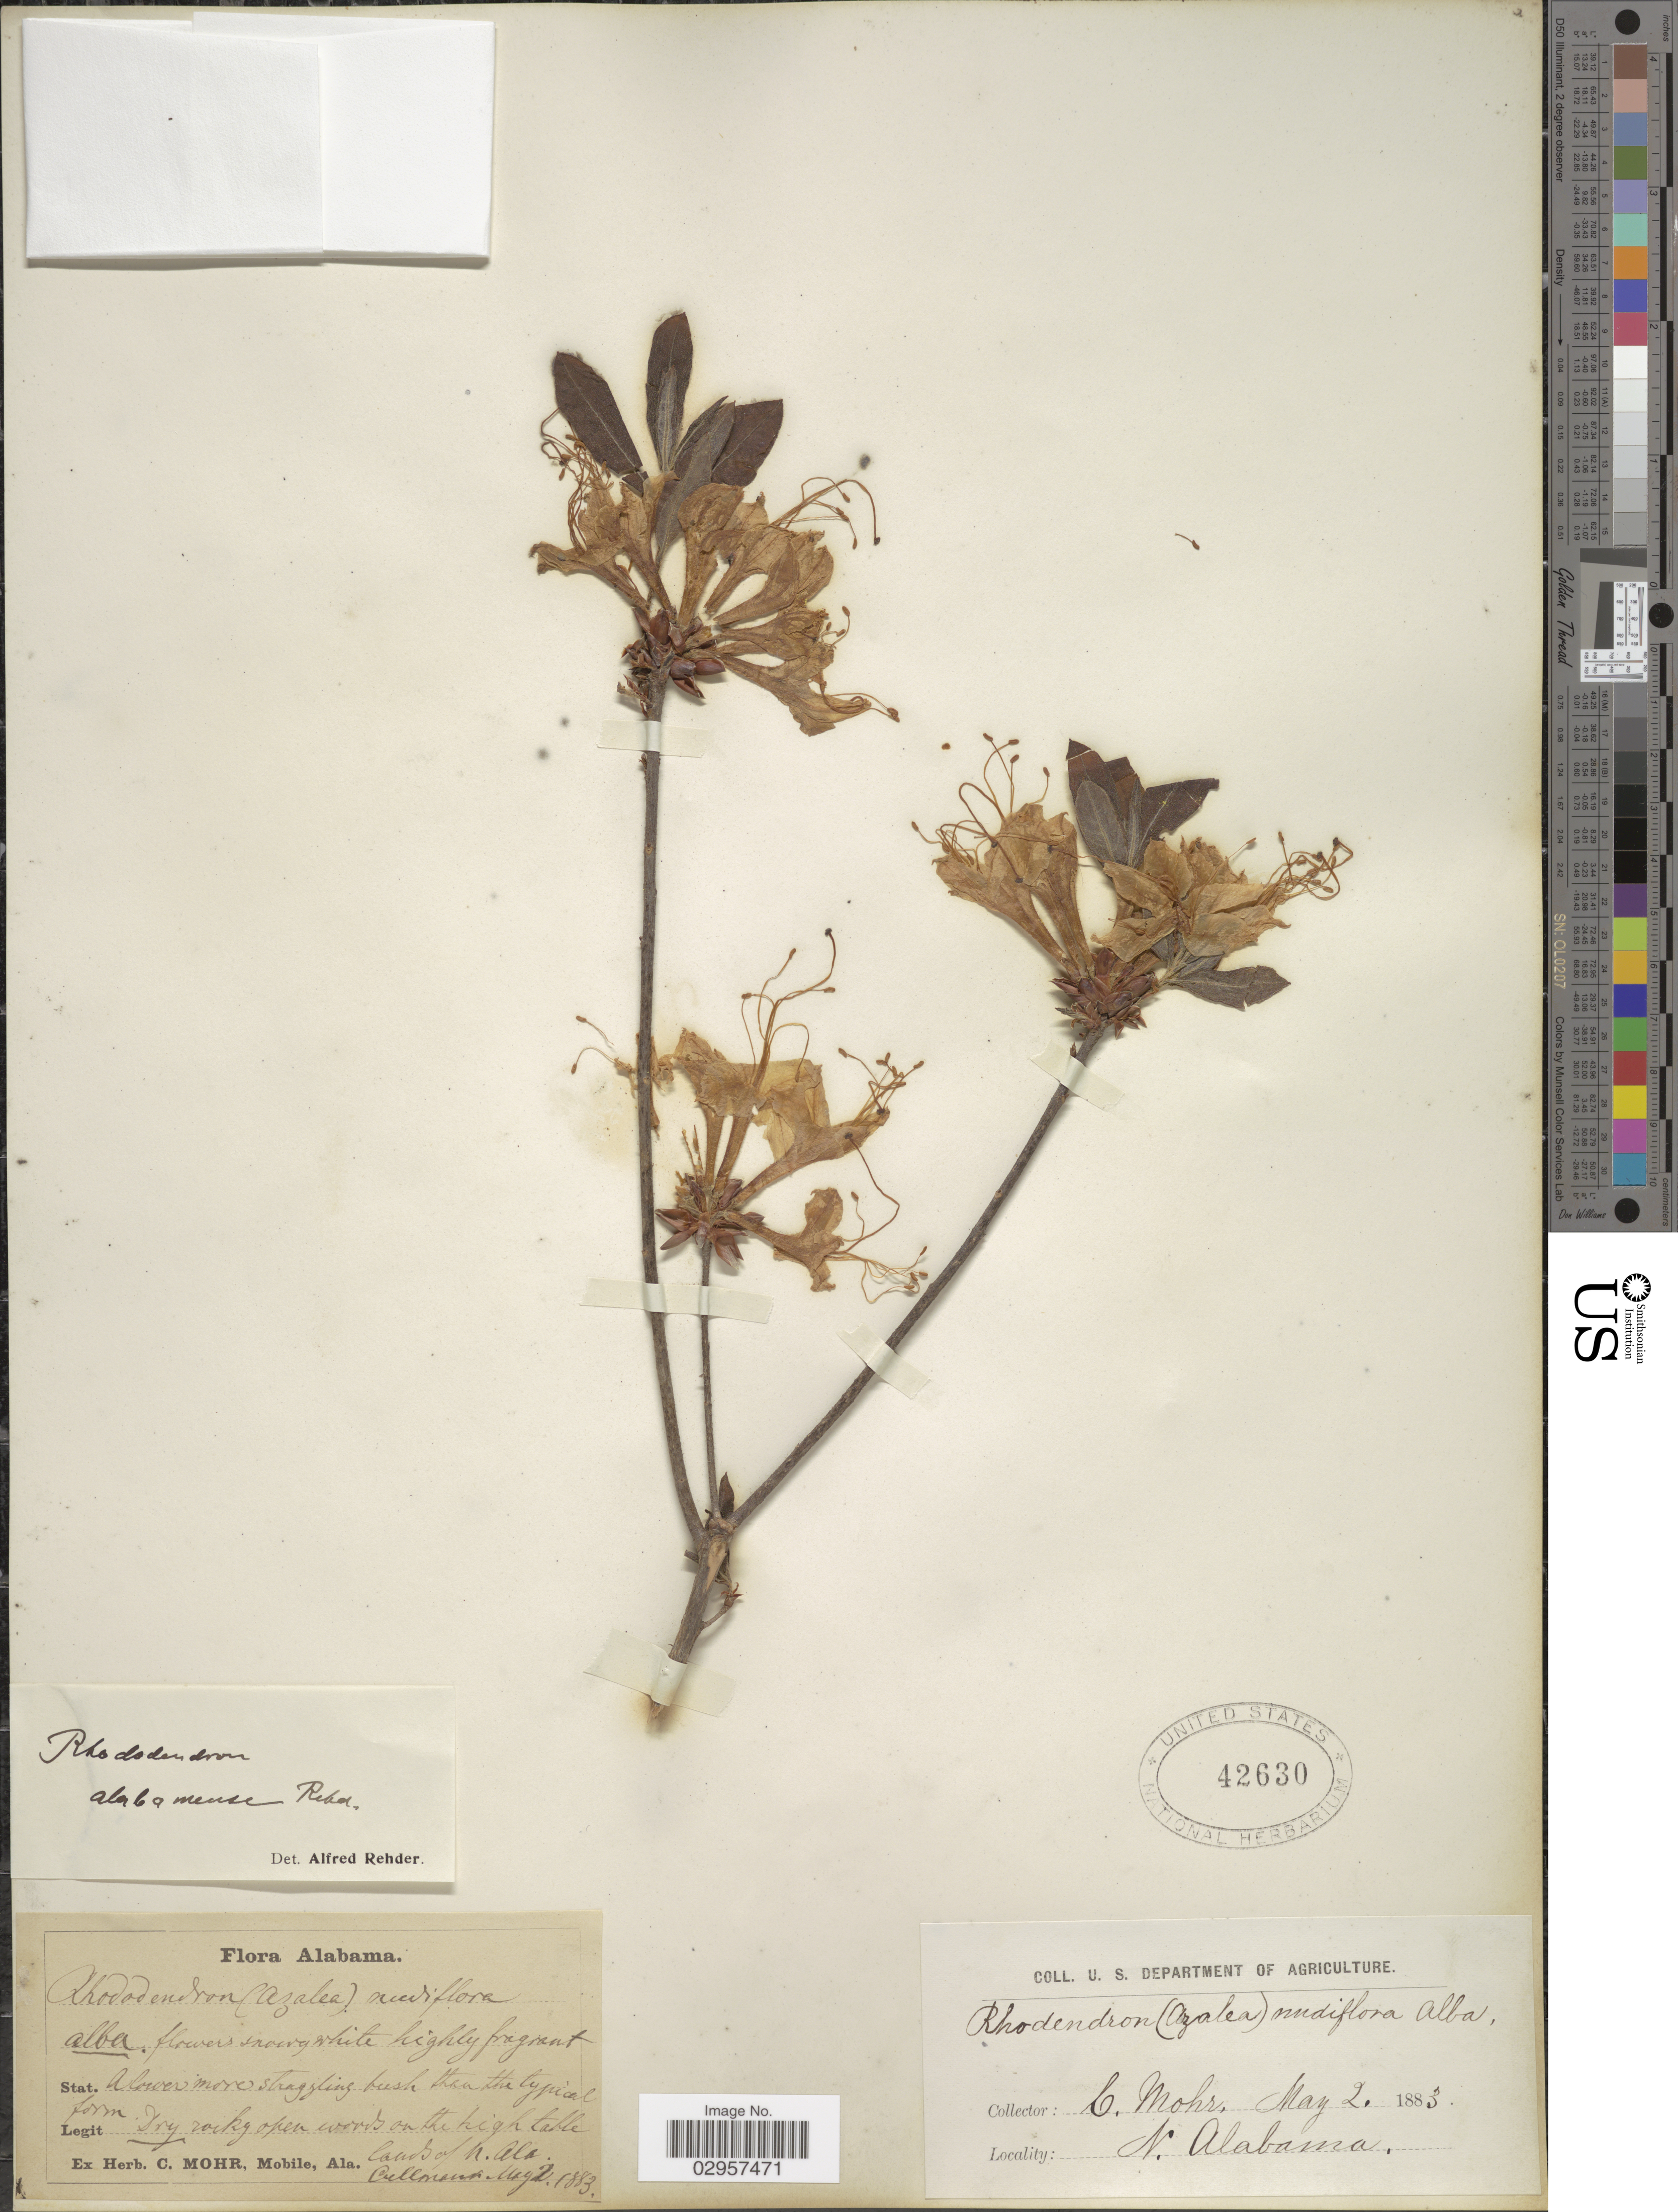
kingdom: Plantae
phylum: Tracheophyta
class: Magnoliopsida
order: Ericales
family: Ericaceae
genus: Rhododendron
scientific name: Rhododendron alabamense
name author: Rehder in E.H. Wilson & Rehder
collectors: C. T. Mohr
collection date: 1883-05-02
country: United States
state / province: Alabama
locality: Lands of N. Ala. Cullman.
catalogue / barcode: US 42630